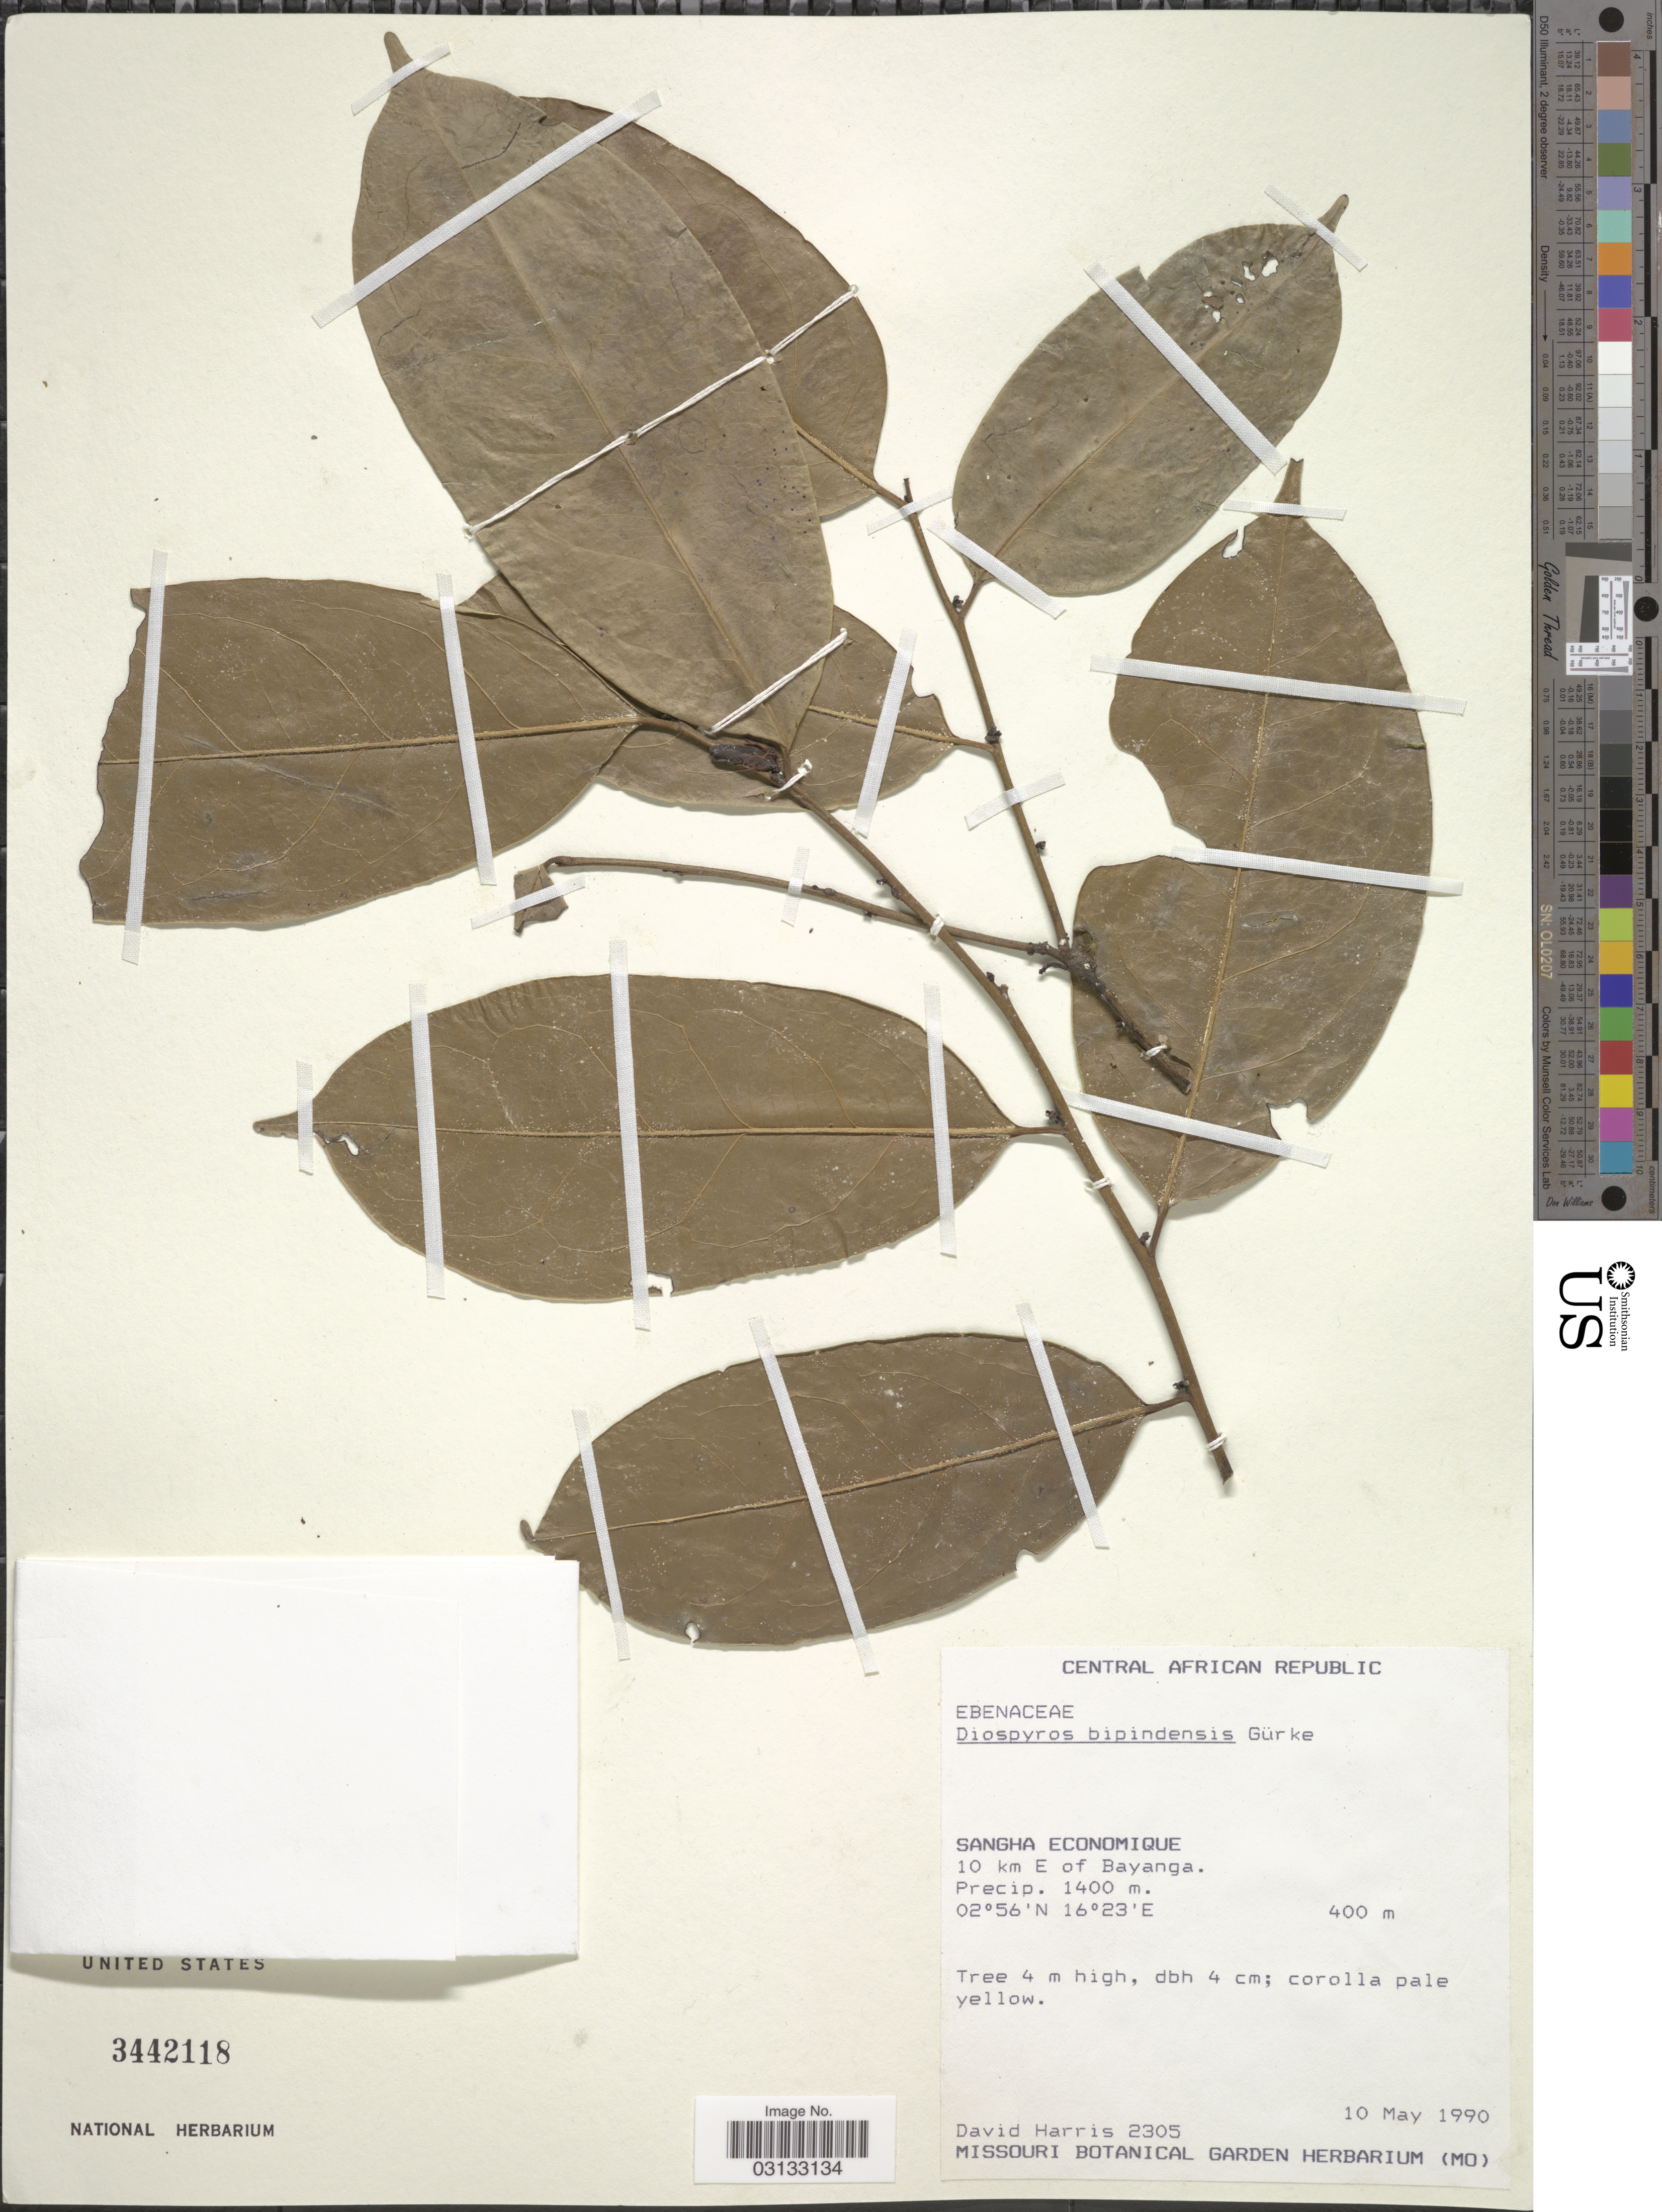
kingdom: Plantae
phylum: Tracheophyta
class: Magnoliopsida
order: Ericales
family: Ebenaceae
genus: Diospyros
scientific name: Diospyros bipindensis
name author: Gürke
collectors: D. J. Harris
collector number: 2305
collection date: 1990-05-10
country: Congo, Republic of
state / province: Sangha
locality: Central African Republic, Sangha Economique, 10 km E of Bayanga.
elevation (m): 400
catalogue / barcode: US 3442118